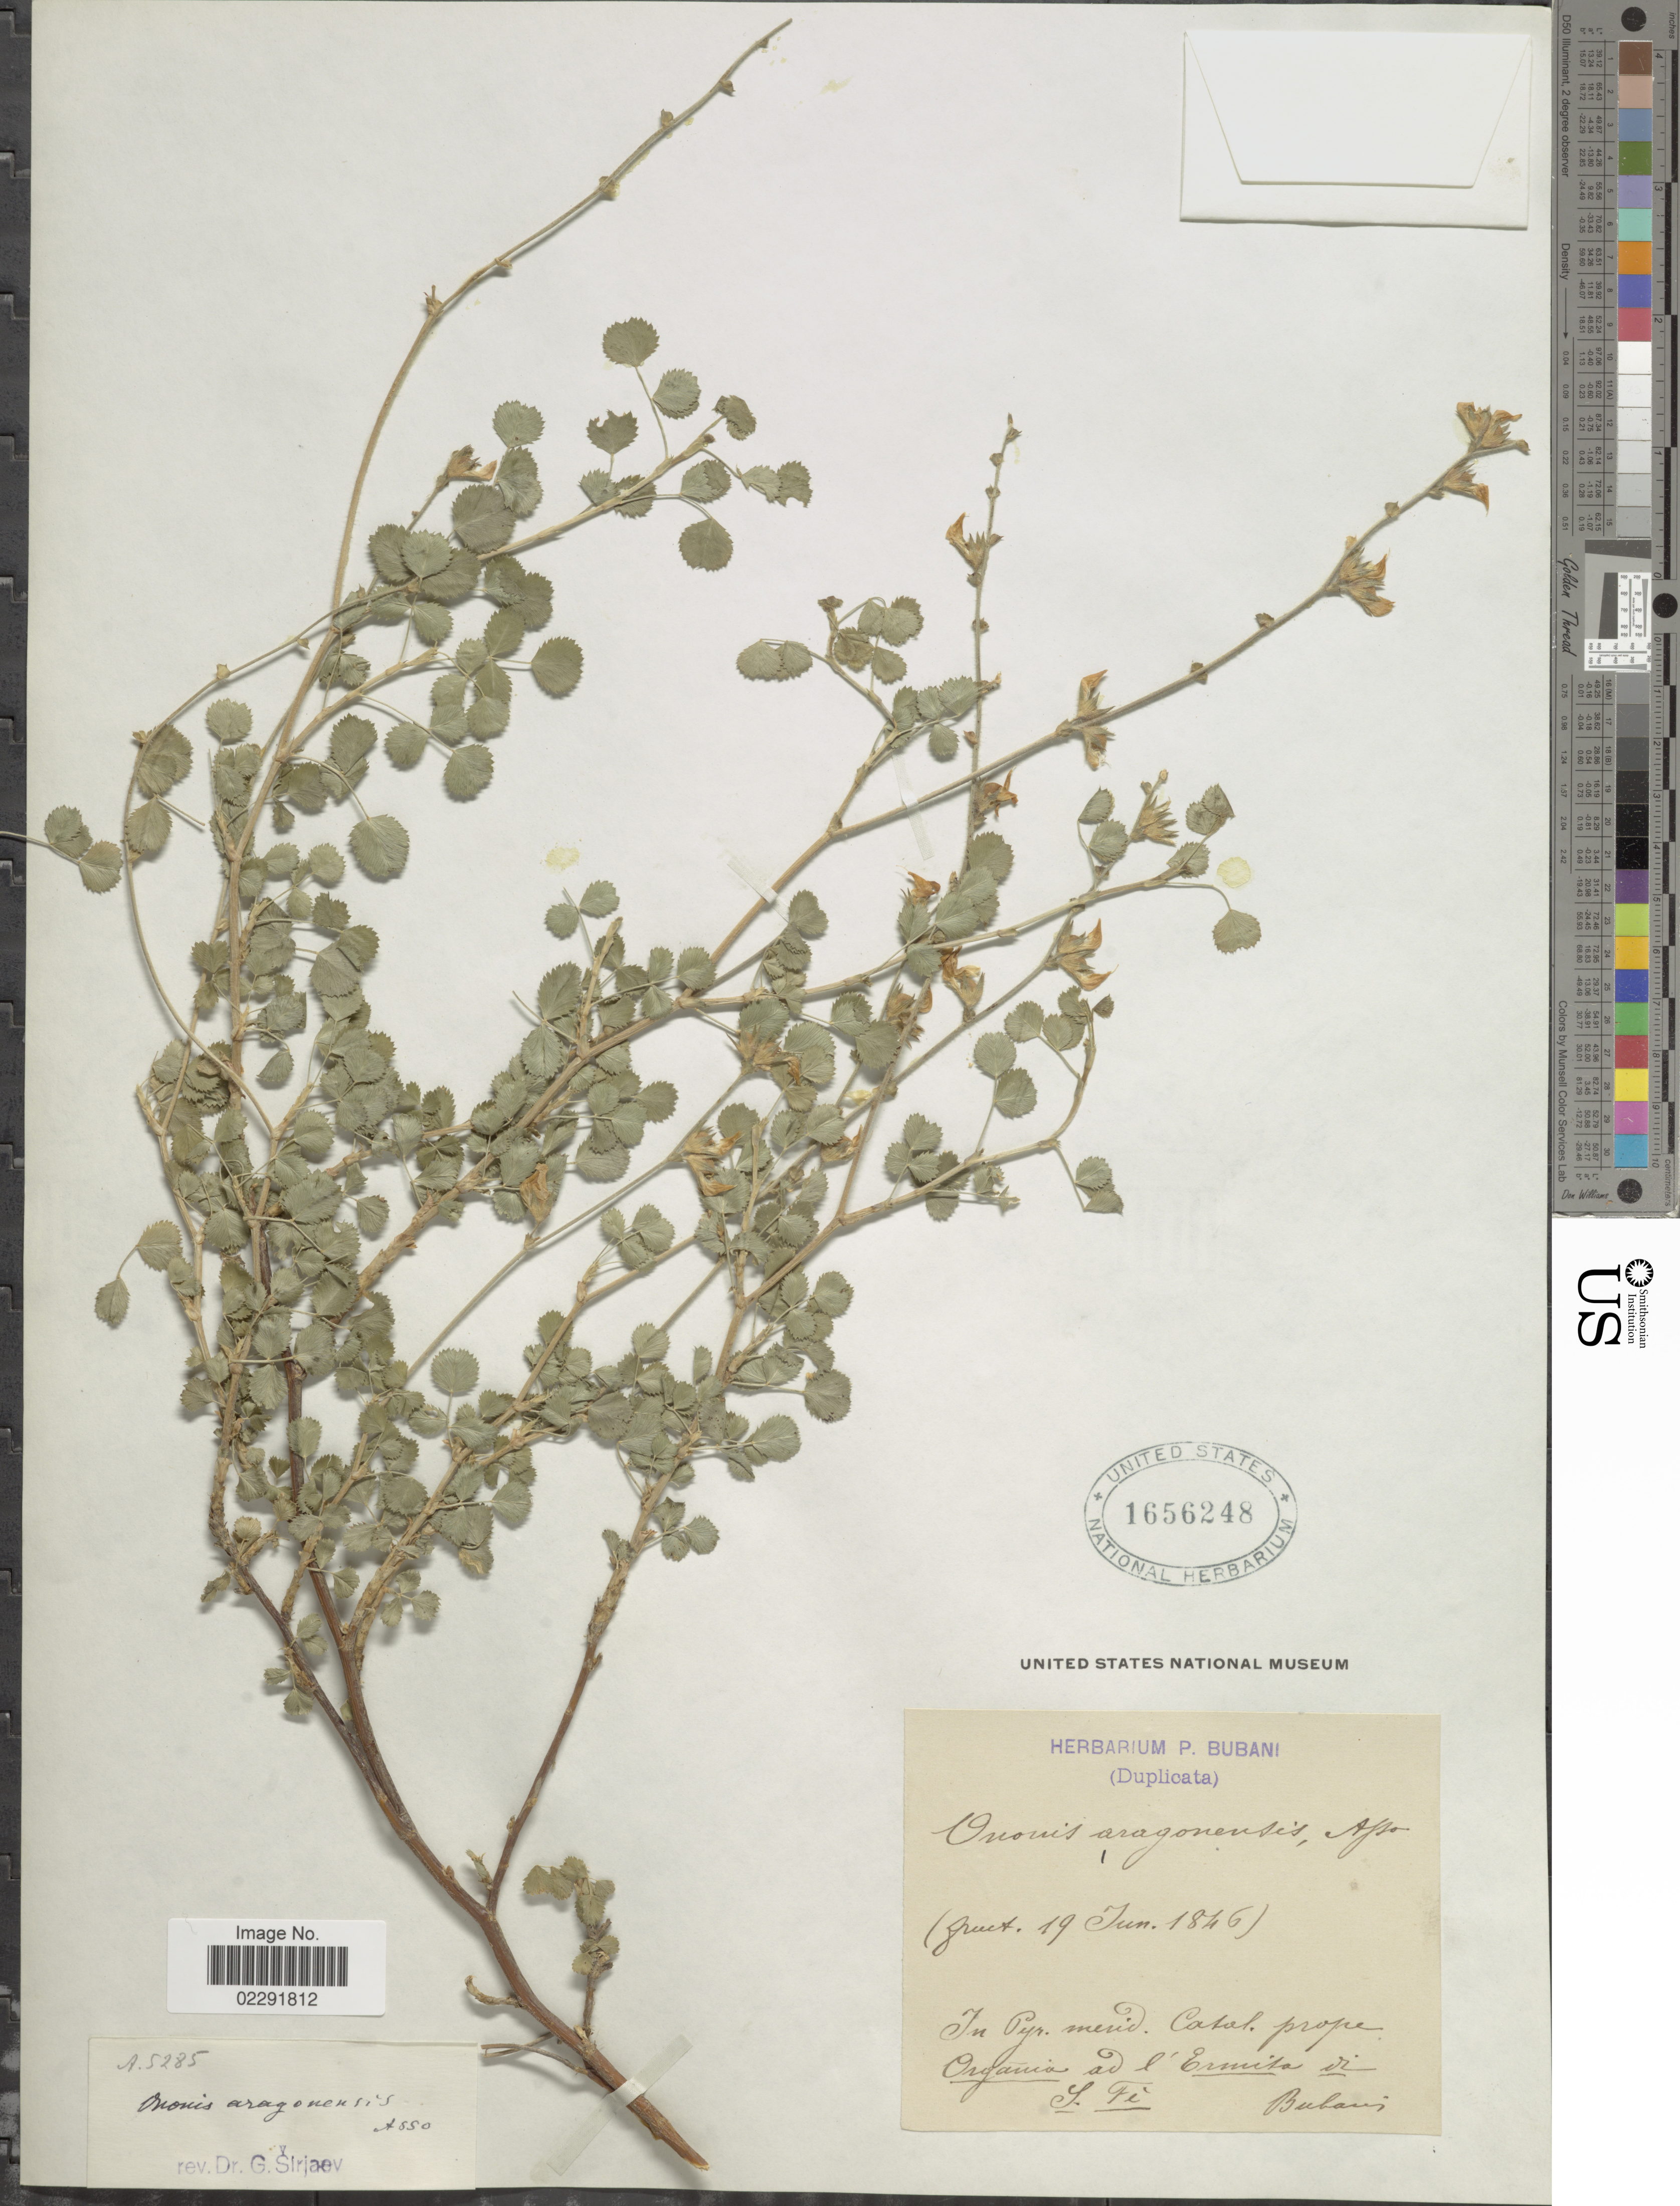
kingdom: Plantae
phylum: Tracheophyta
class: Magnoliopsida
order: Fabales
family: Fabaceae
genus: Ononis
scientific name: Ononis aragonensis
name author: Asso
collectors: P. Bubani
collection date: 1846-06-19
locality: In Pyr. merid. Catal. prope Organia ad l'Ermita di S. Fé.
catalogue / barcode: US 1656248